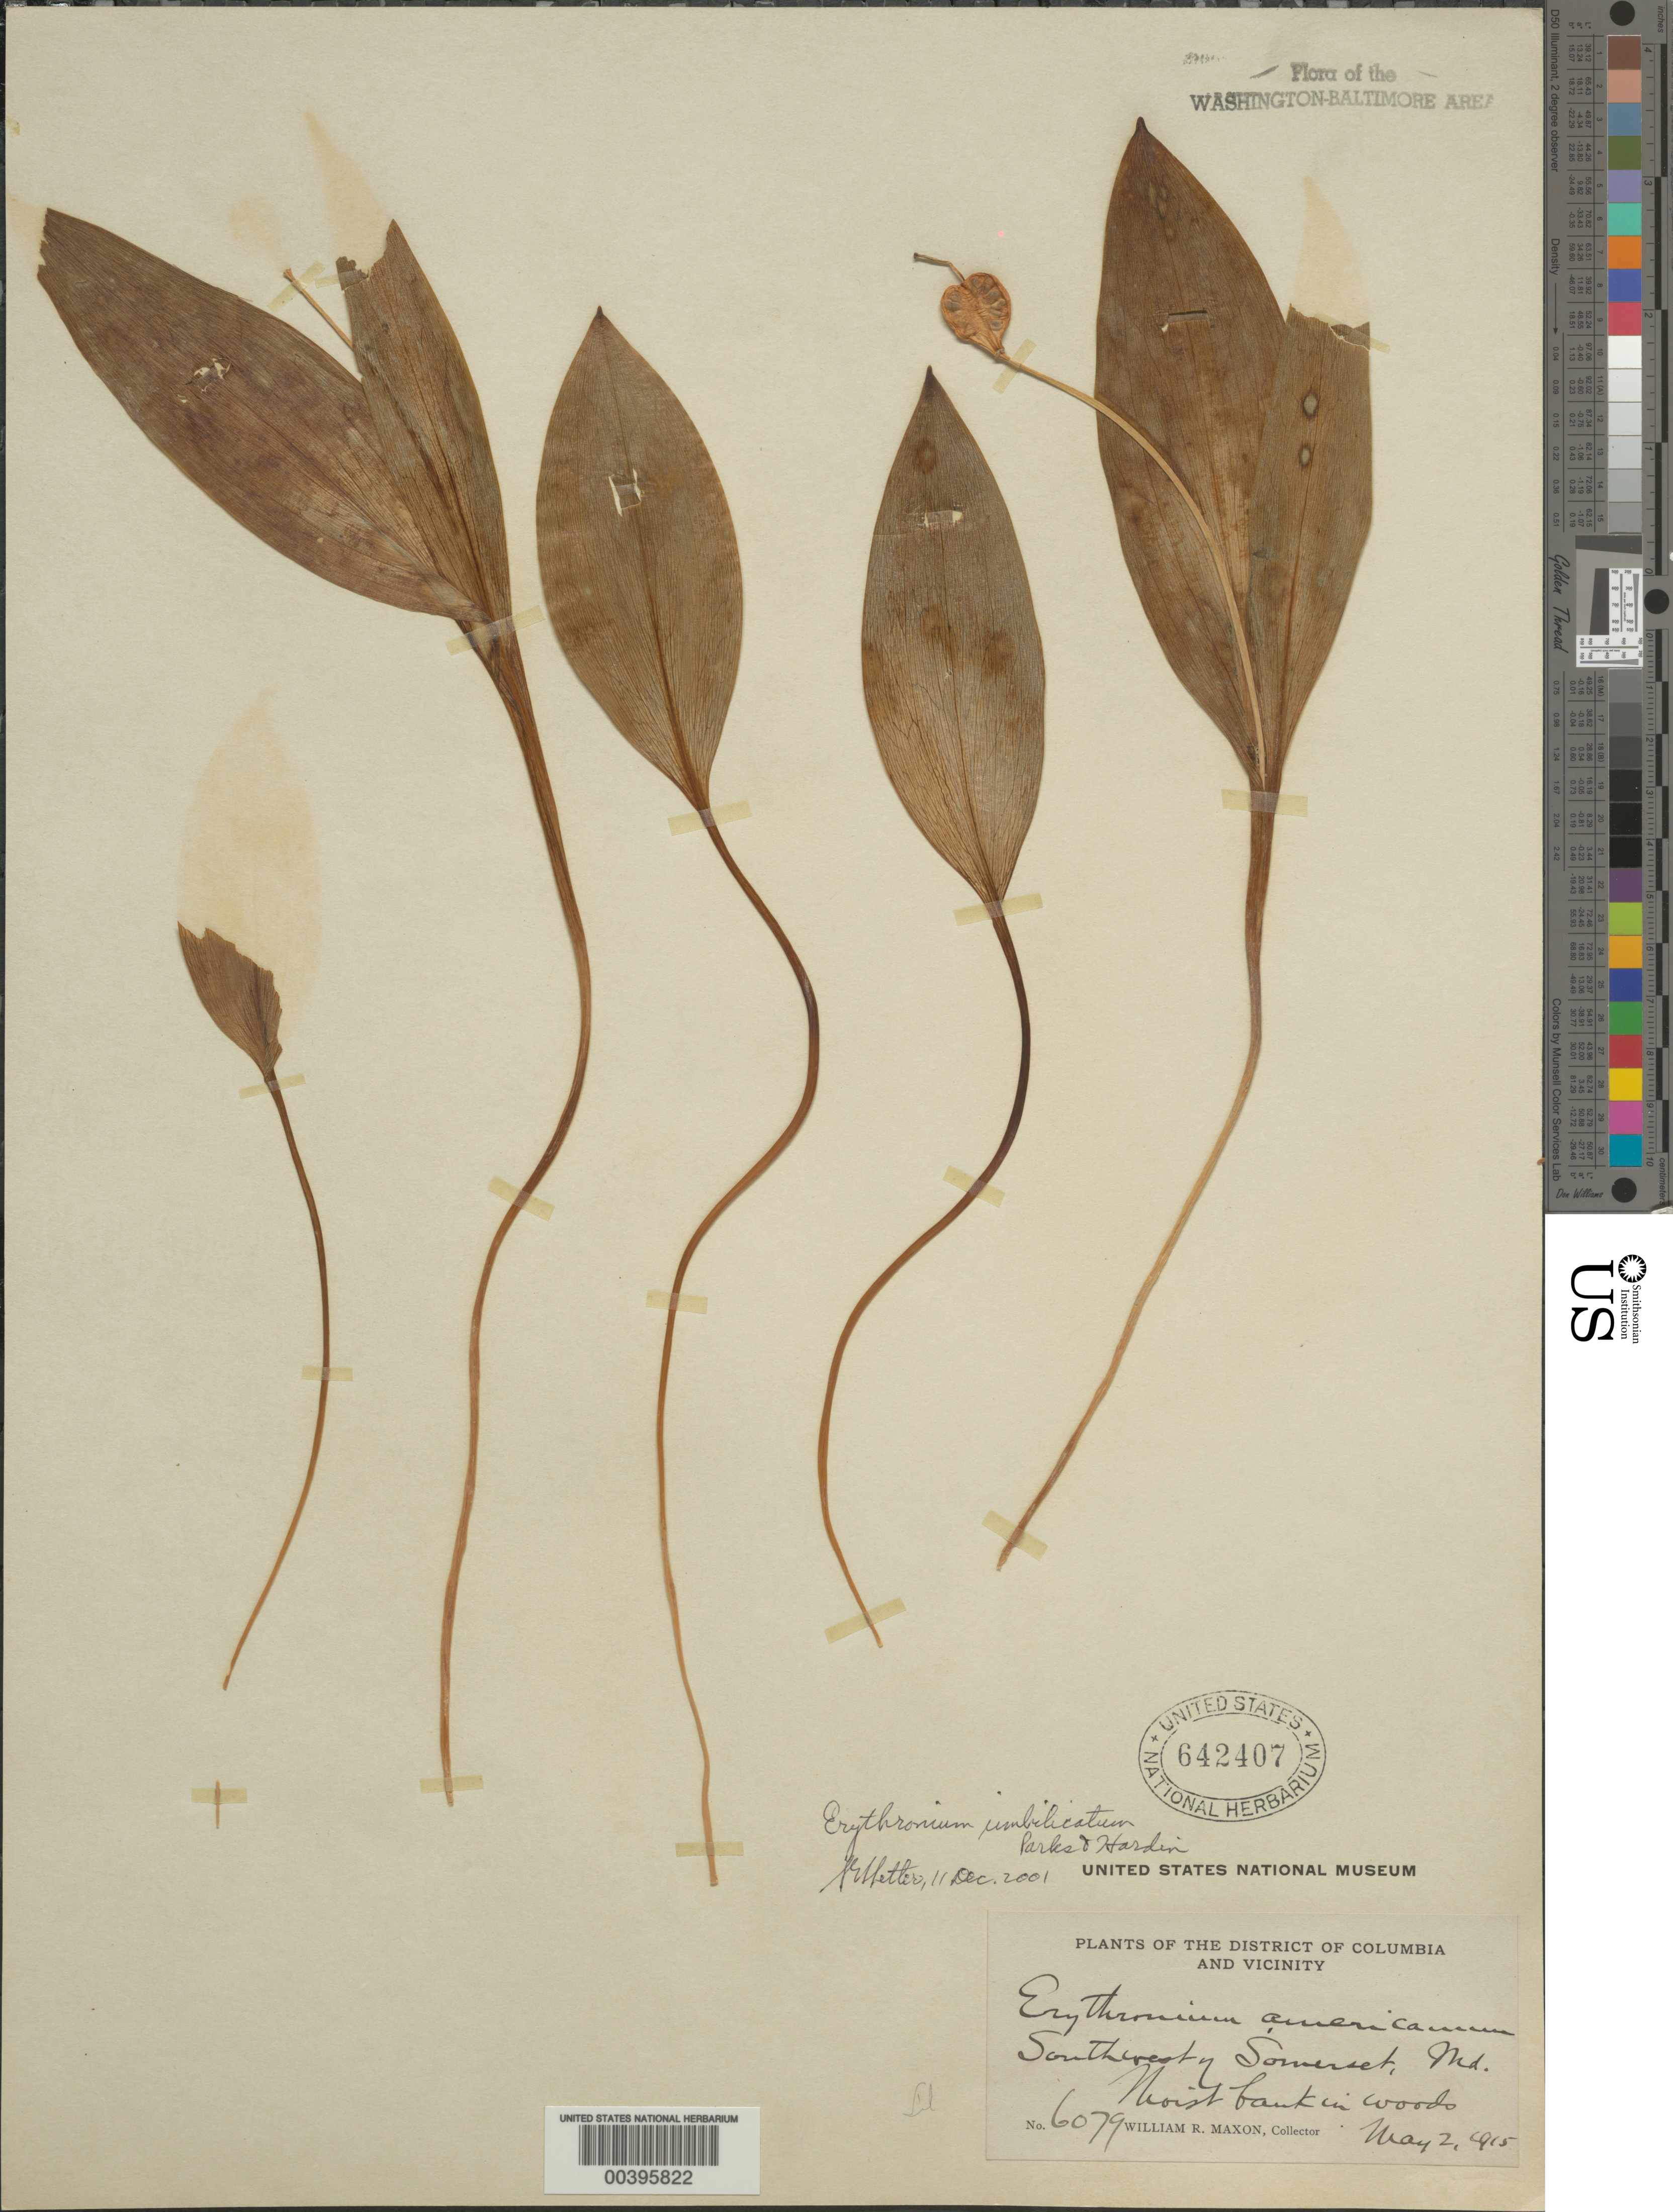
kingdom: Plantae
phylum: Tracheophyta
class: Liliopsida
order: Liliales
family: Liliaceae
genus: Erythronium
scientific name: Erythronium umbilicatum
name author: C.R. Parks & Hardin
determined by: Shetler, Stanwyn G., (US), NMNH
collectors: W. R. Maxon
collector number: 6079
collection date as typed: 02 May 1915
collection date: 1915-05-02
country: United States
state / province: Maryland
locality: Southwest of Somerset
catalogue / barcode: US 642407